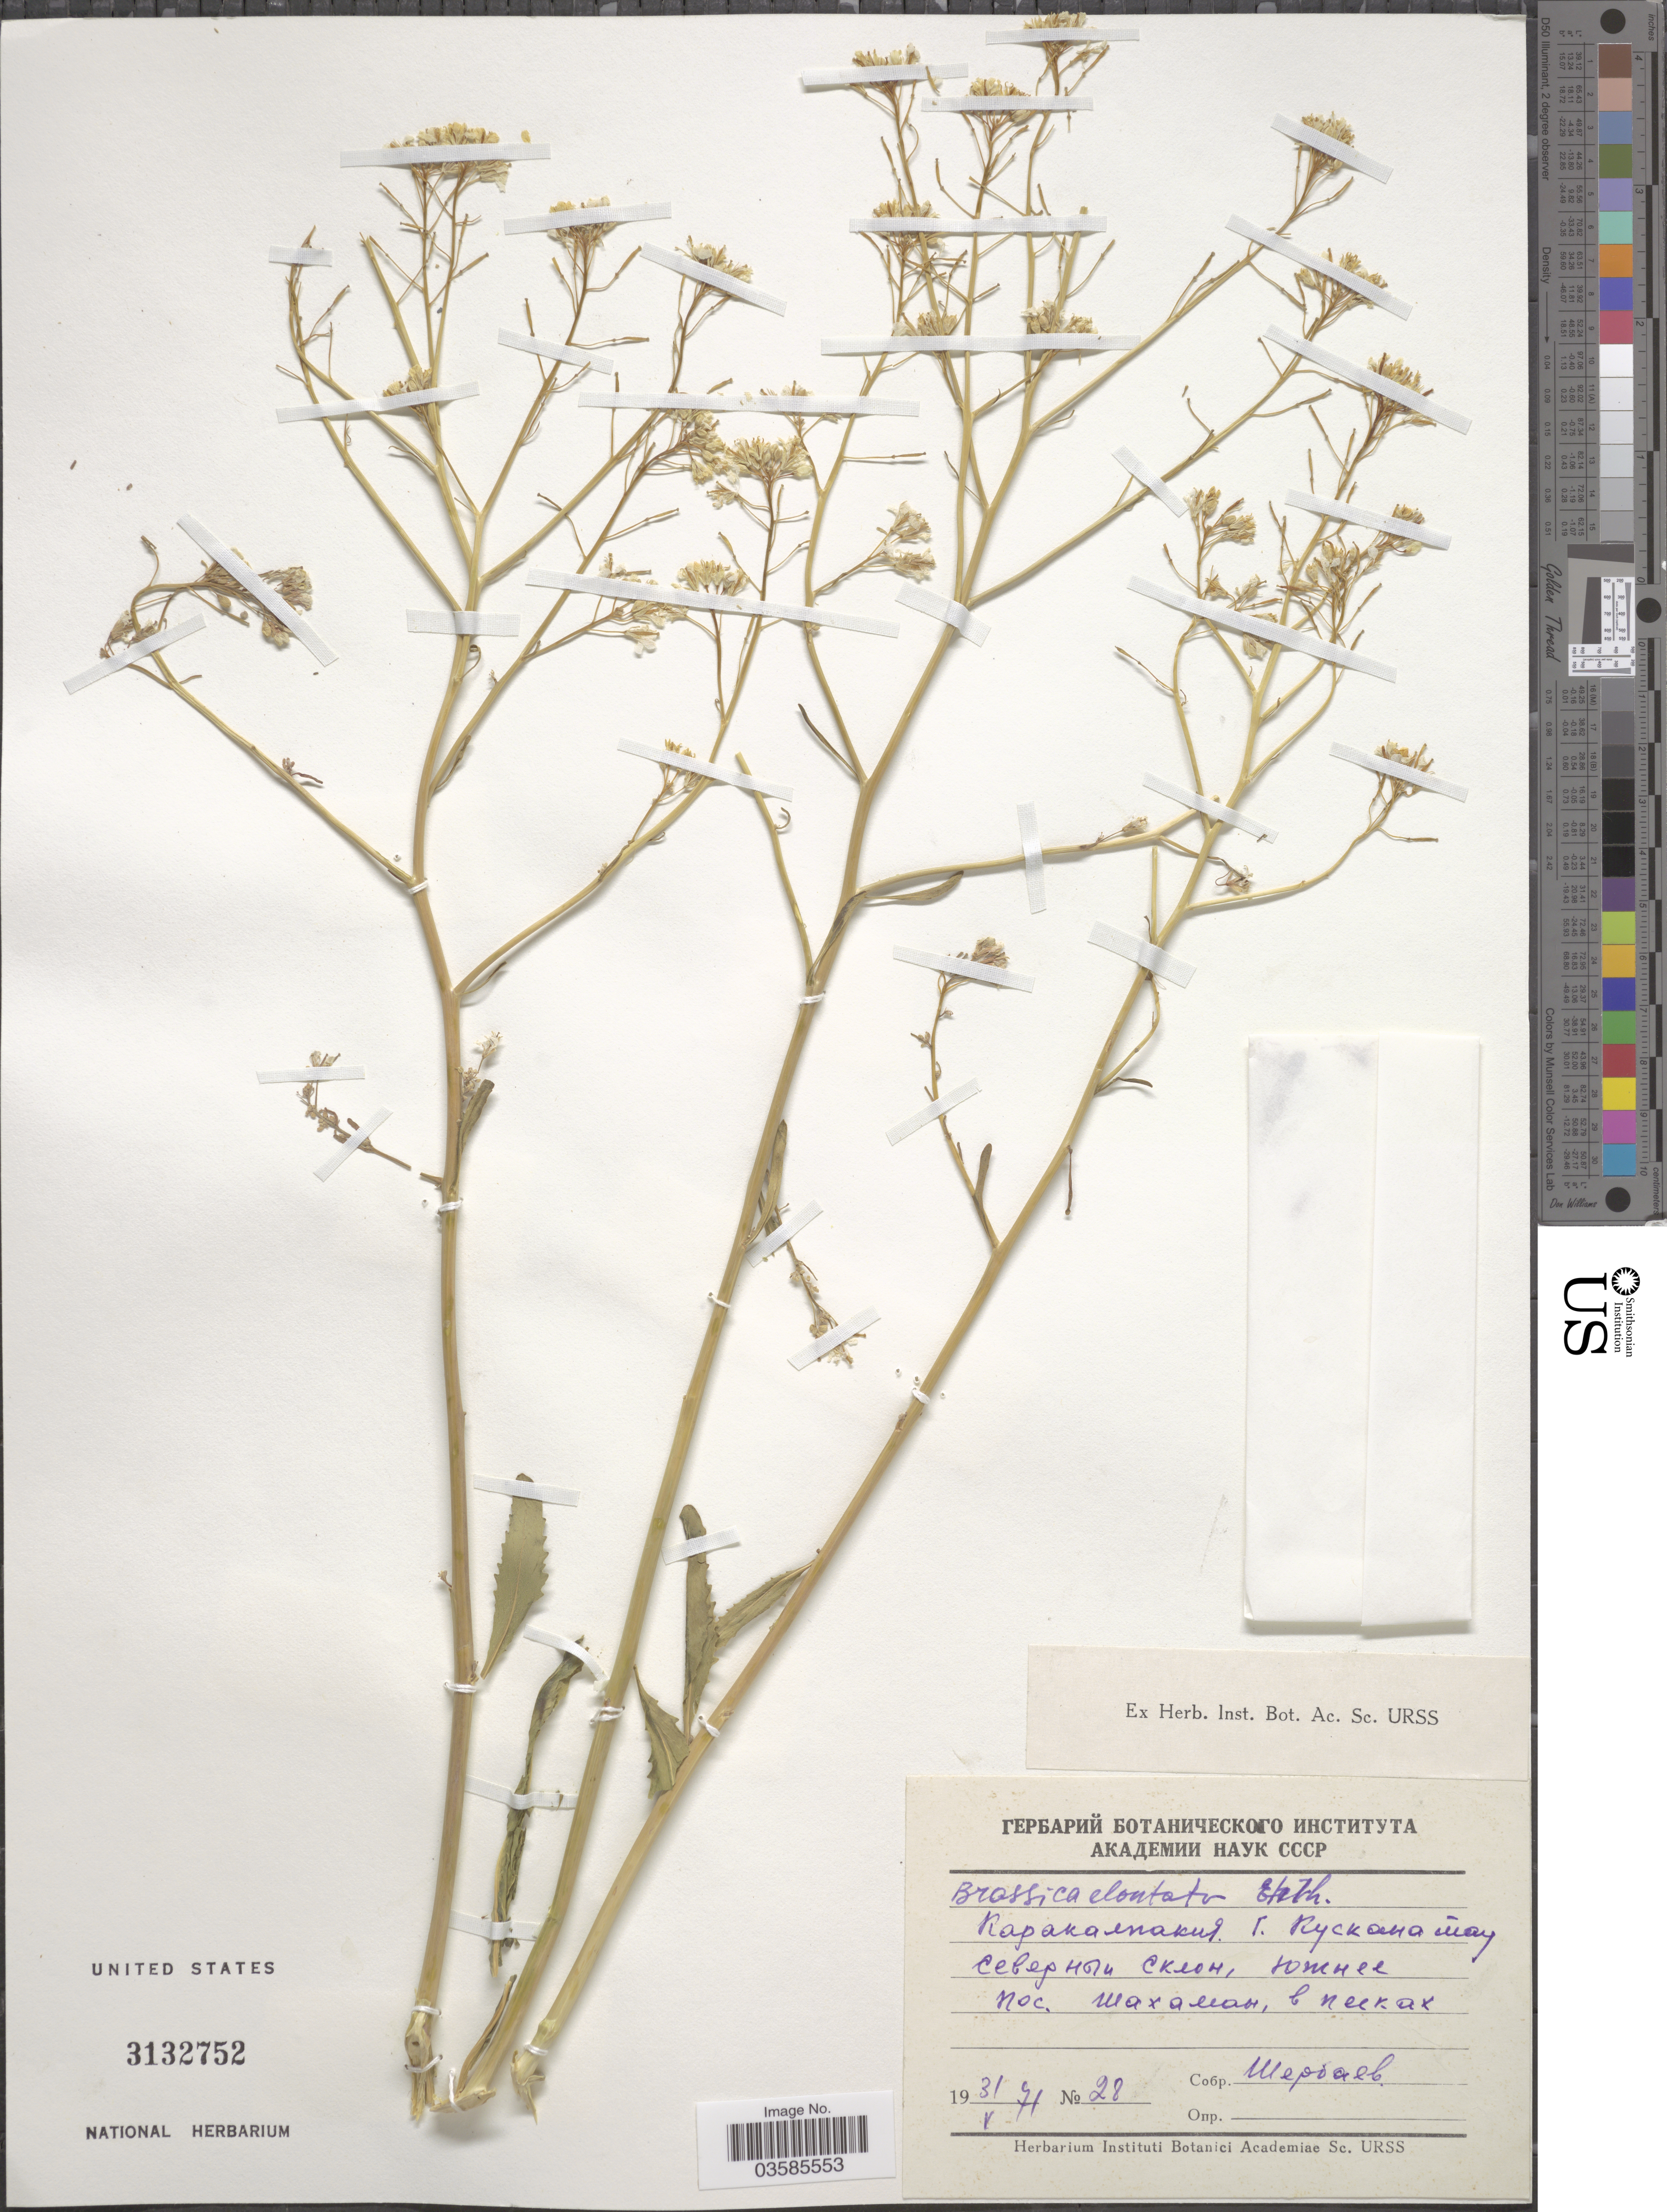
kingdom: Plantae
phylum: Tracheophyta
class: Magnoliopsida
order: Brassicales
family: Brassicaceae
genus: Brassica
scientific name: Brassica elongata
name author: Ehrh.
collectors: Sherbaev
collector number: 28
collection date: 1971-05-31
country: Uzbekistan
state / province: Qoraqalpog'iston Republikasi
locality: S of village Shakhaman, north slope of Kuskana Tau Mts.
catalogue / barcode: US 3132752